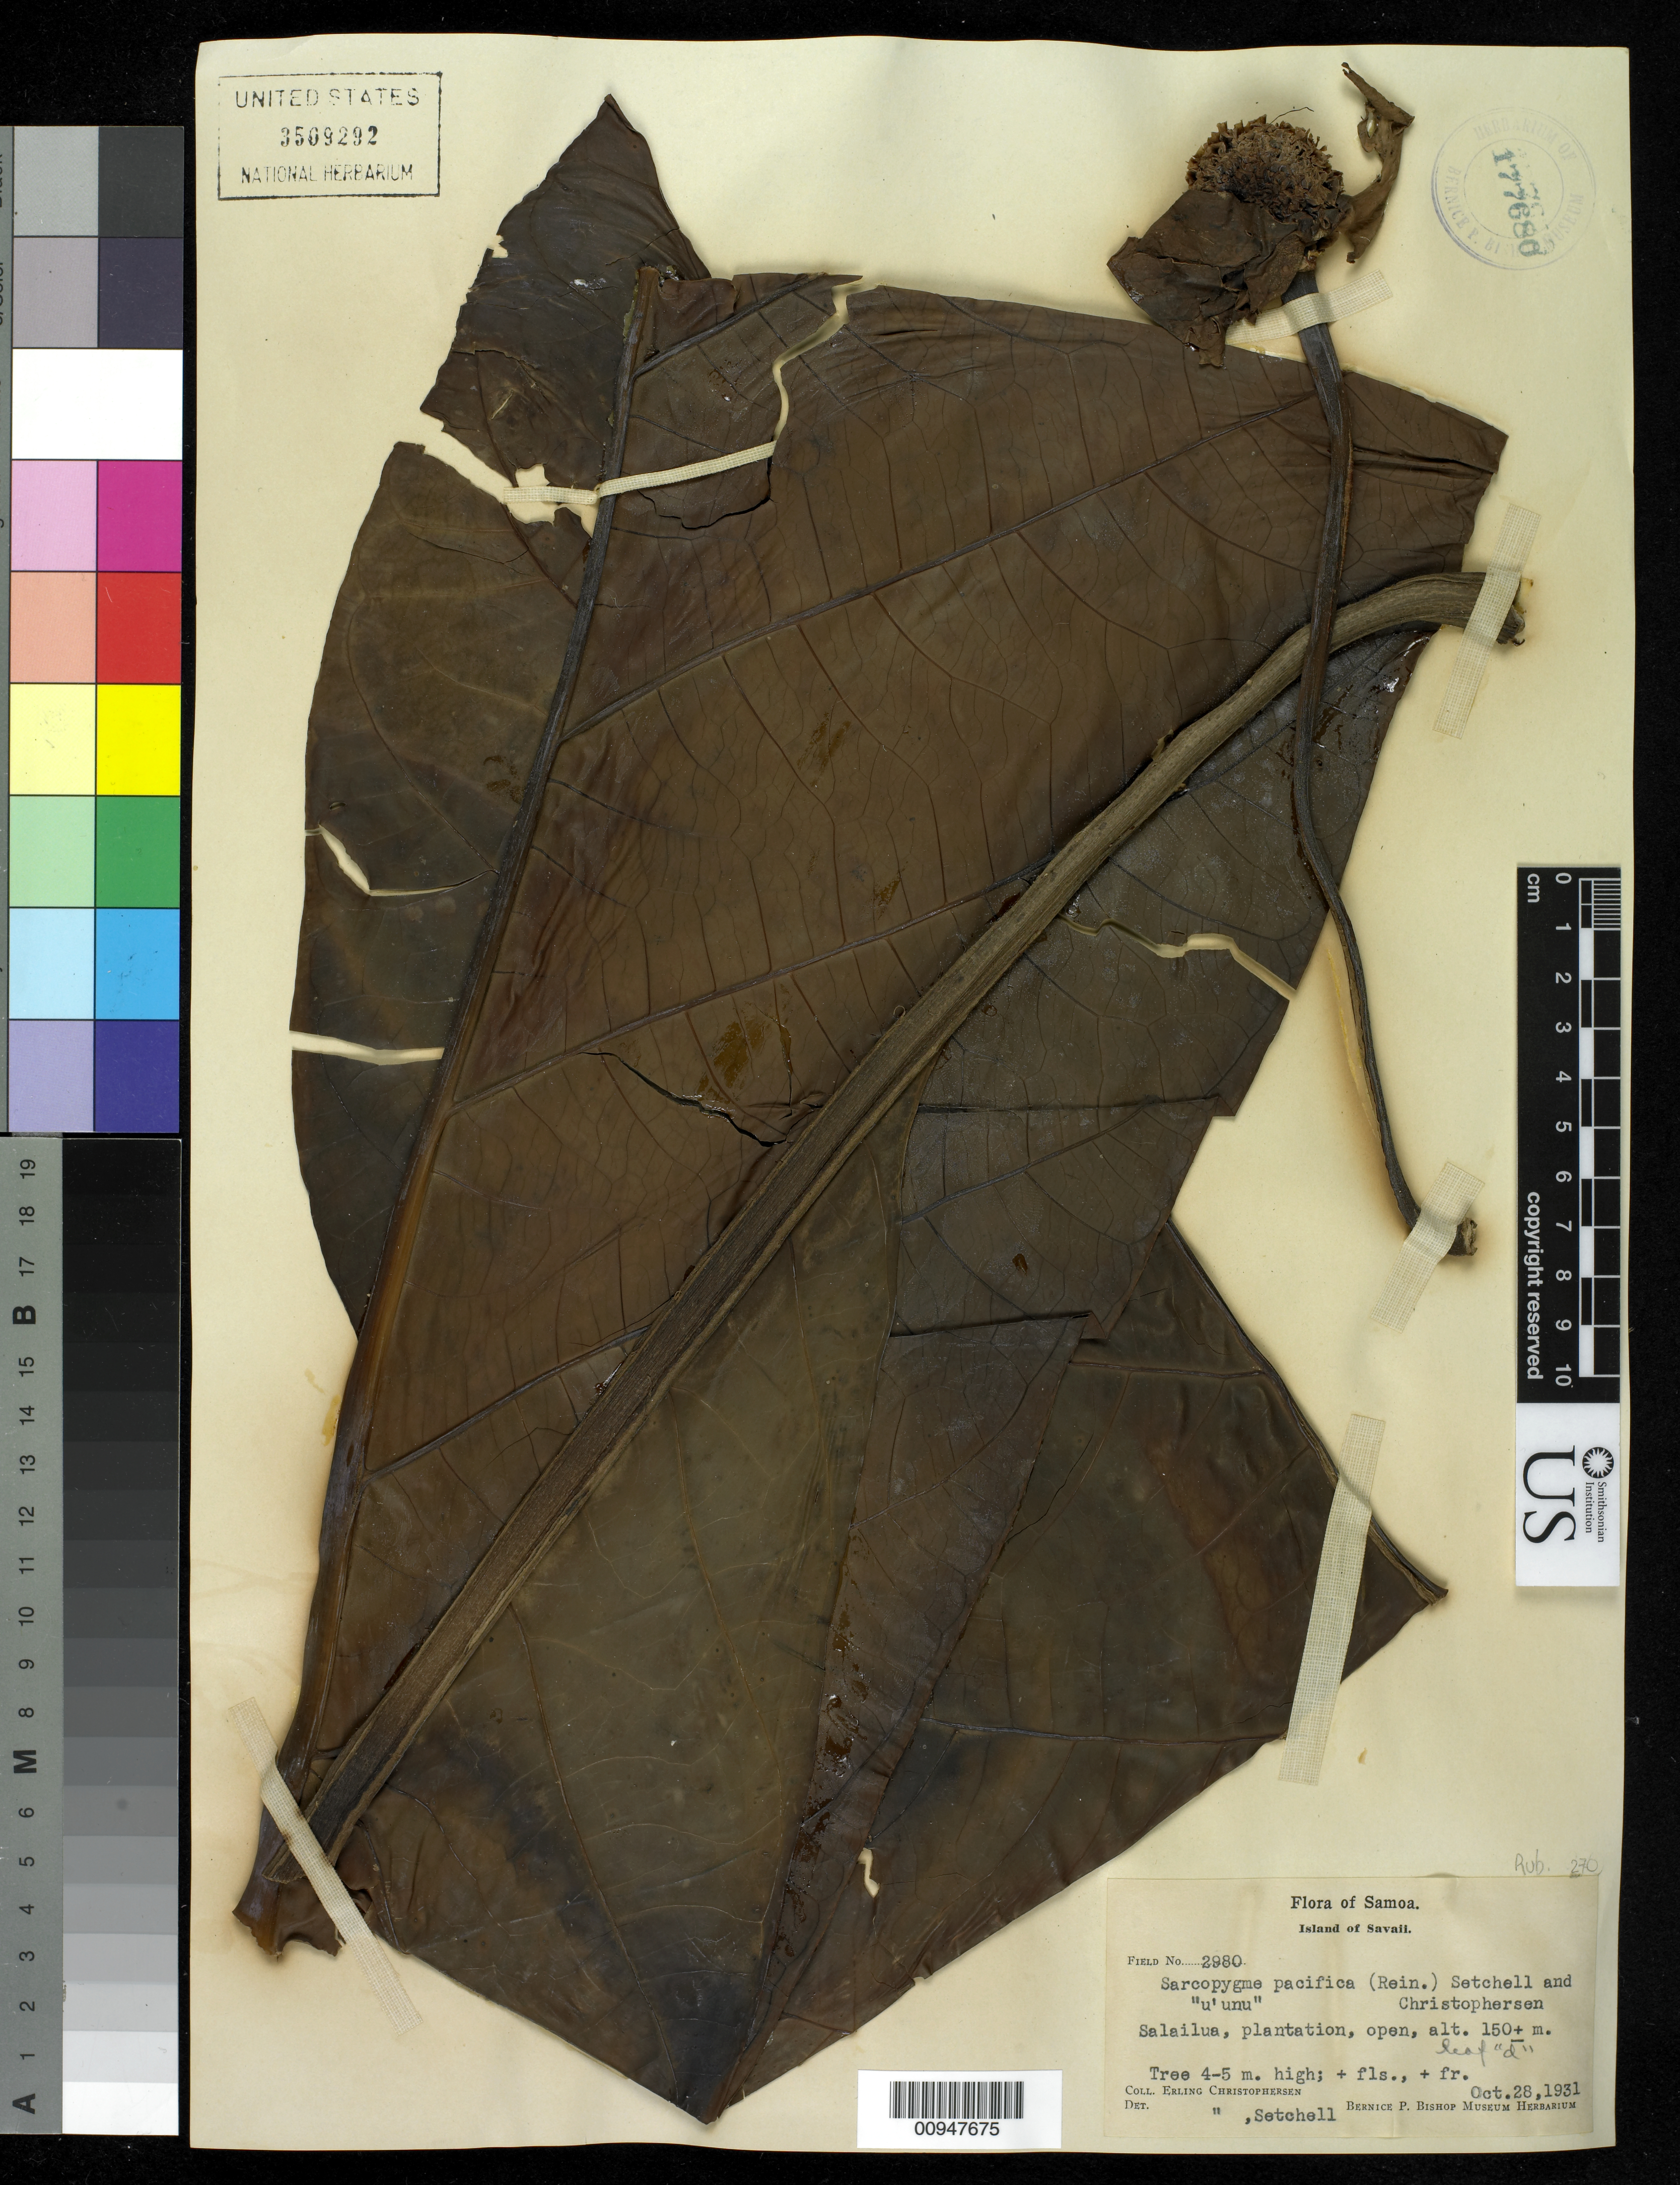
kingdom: Plantae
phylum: Tracheophyta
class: Magnoliopsida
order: Gentianales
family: Rubiaceae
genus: Morinda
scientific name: Morinda pacifica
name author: Razafim. & B. Bremer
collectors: W. Setchell & E. Christophersen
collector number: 2980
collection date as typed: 28 Oct 1931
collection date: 1931-10-28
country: Samoa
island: Savai'i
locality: Salailua, plantation, open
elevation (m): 150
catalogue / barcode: US 3509292